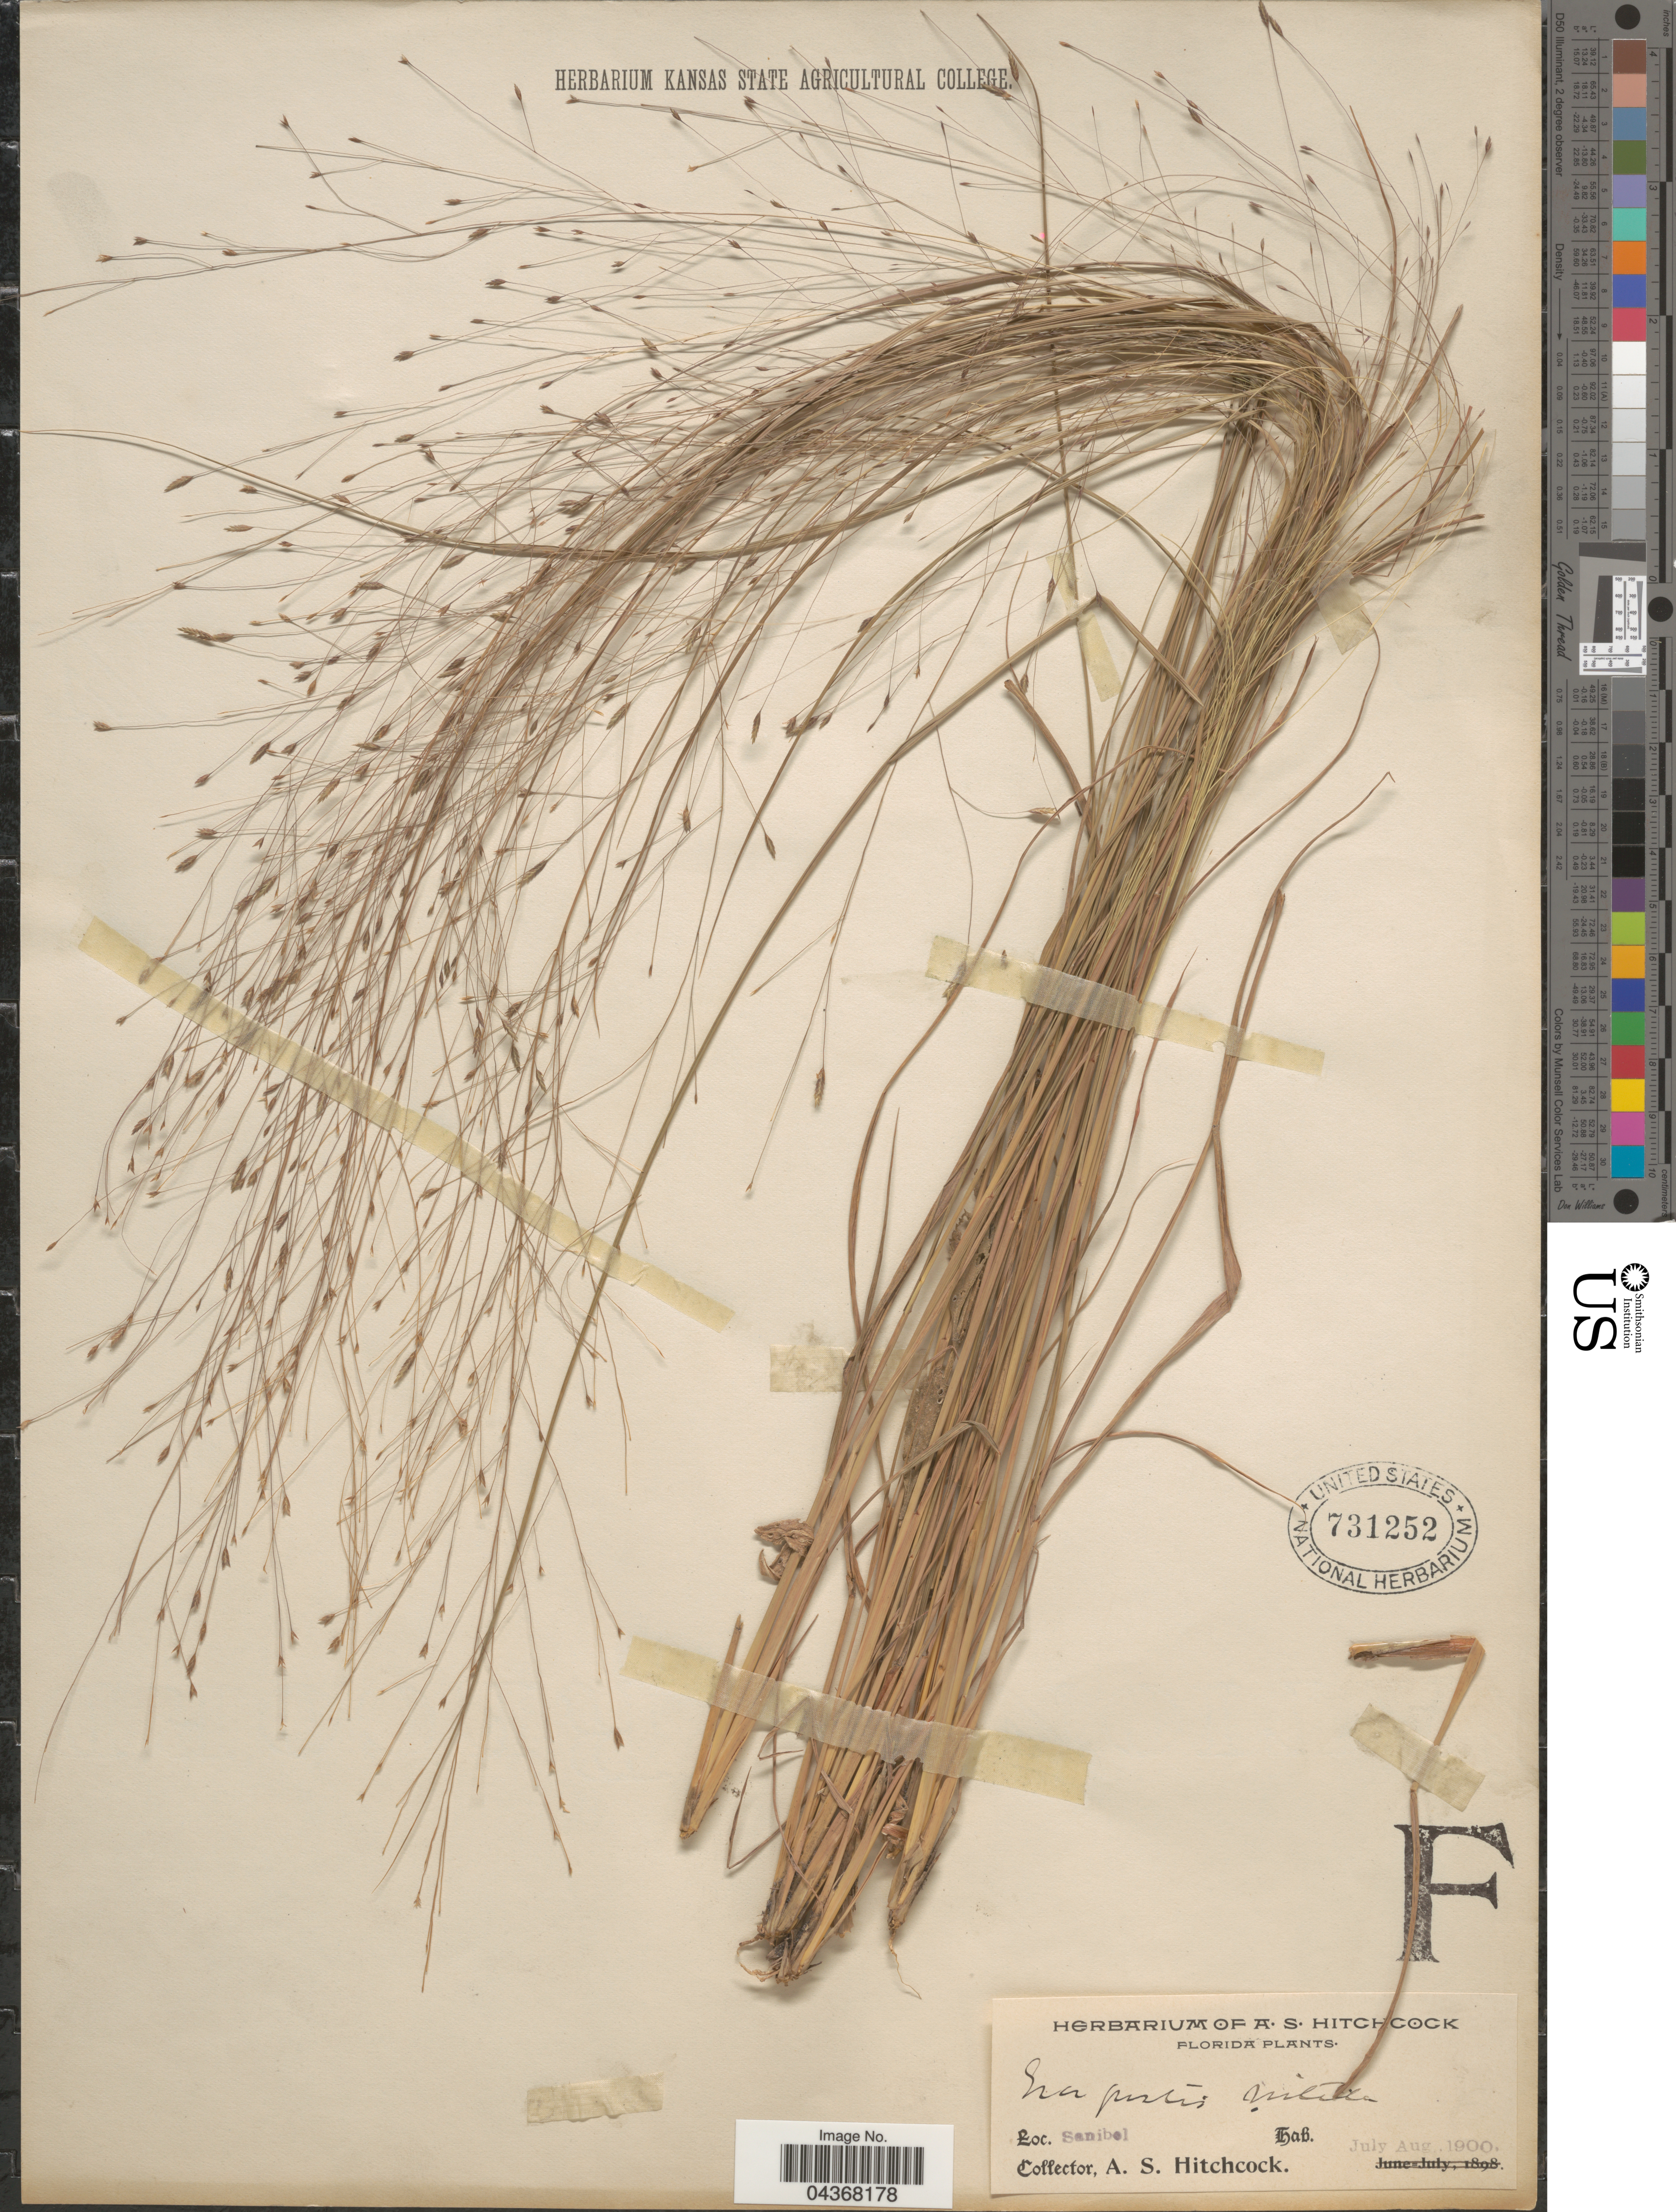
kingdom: Plantae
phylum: Tracheophyta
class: Liliopsida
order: Poales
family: Poaceae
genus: Eragrostis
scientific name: Eragrostis elliottii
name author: S. Watson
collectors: A. S. Hitchcock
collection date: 1900-07/1900-08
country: United States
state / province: Florida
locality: Sanibel.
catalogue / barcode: US 731252